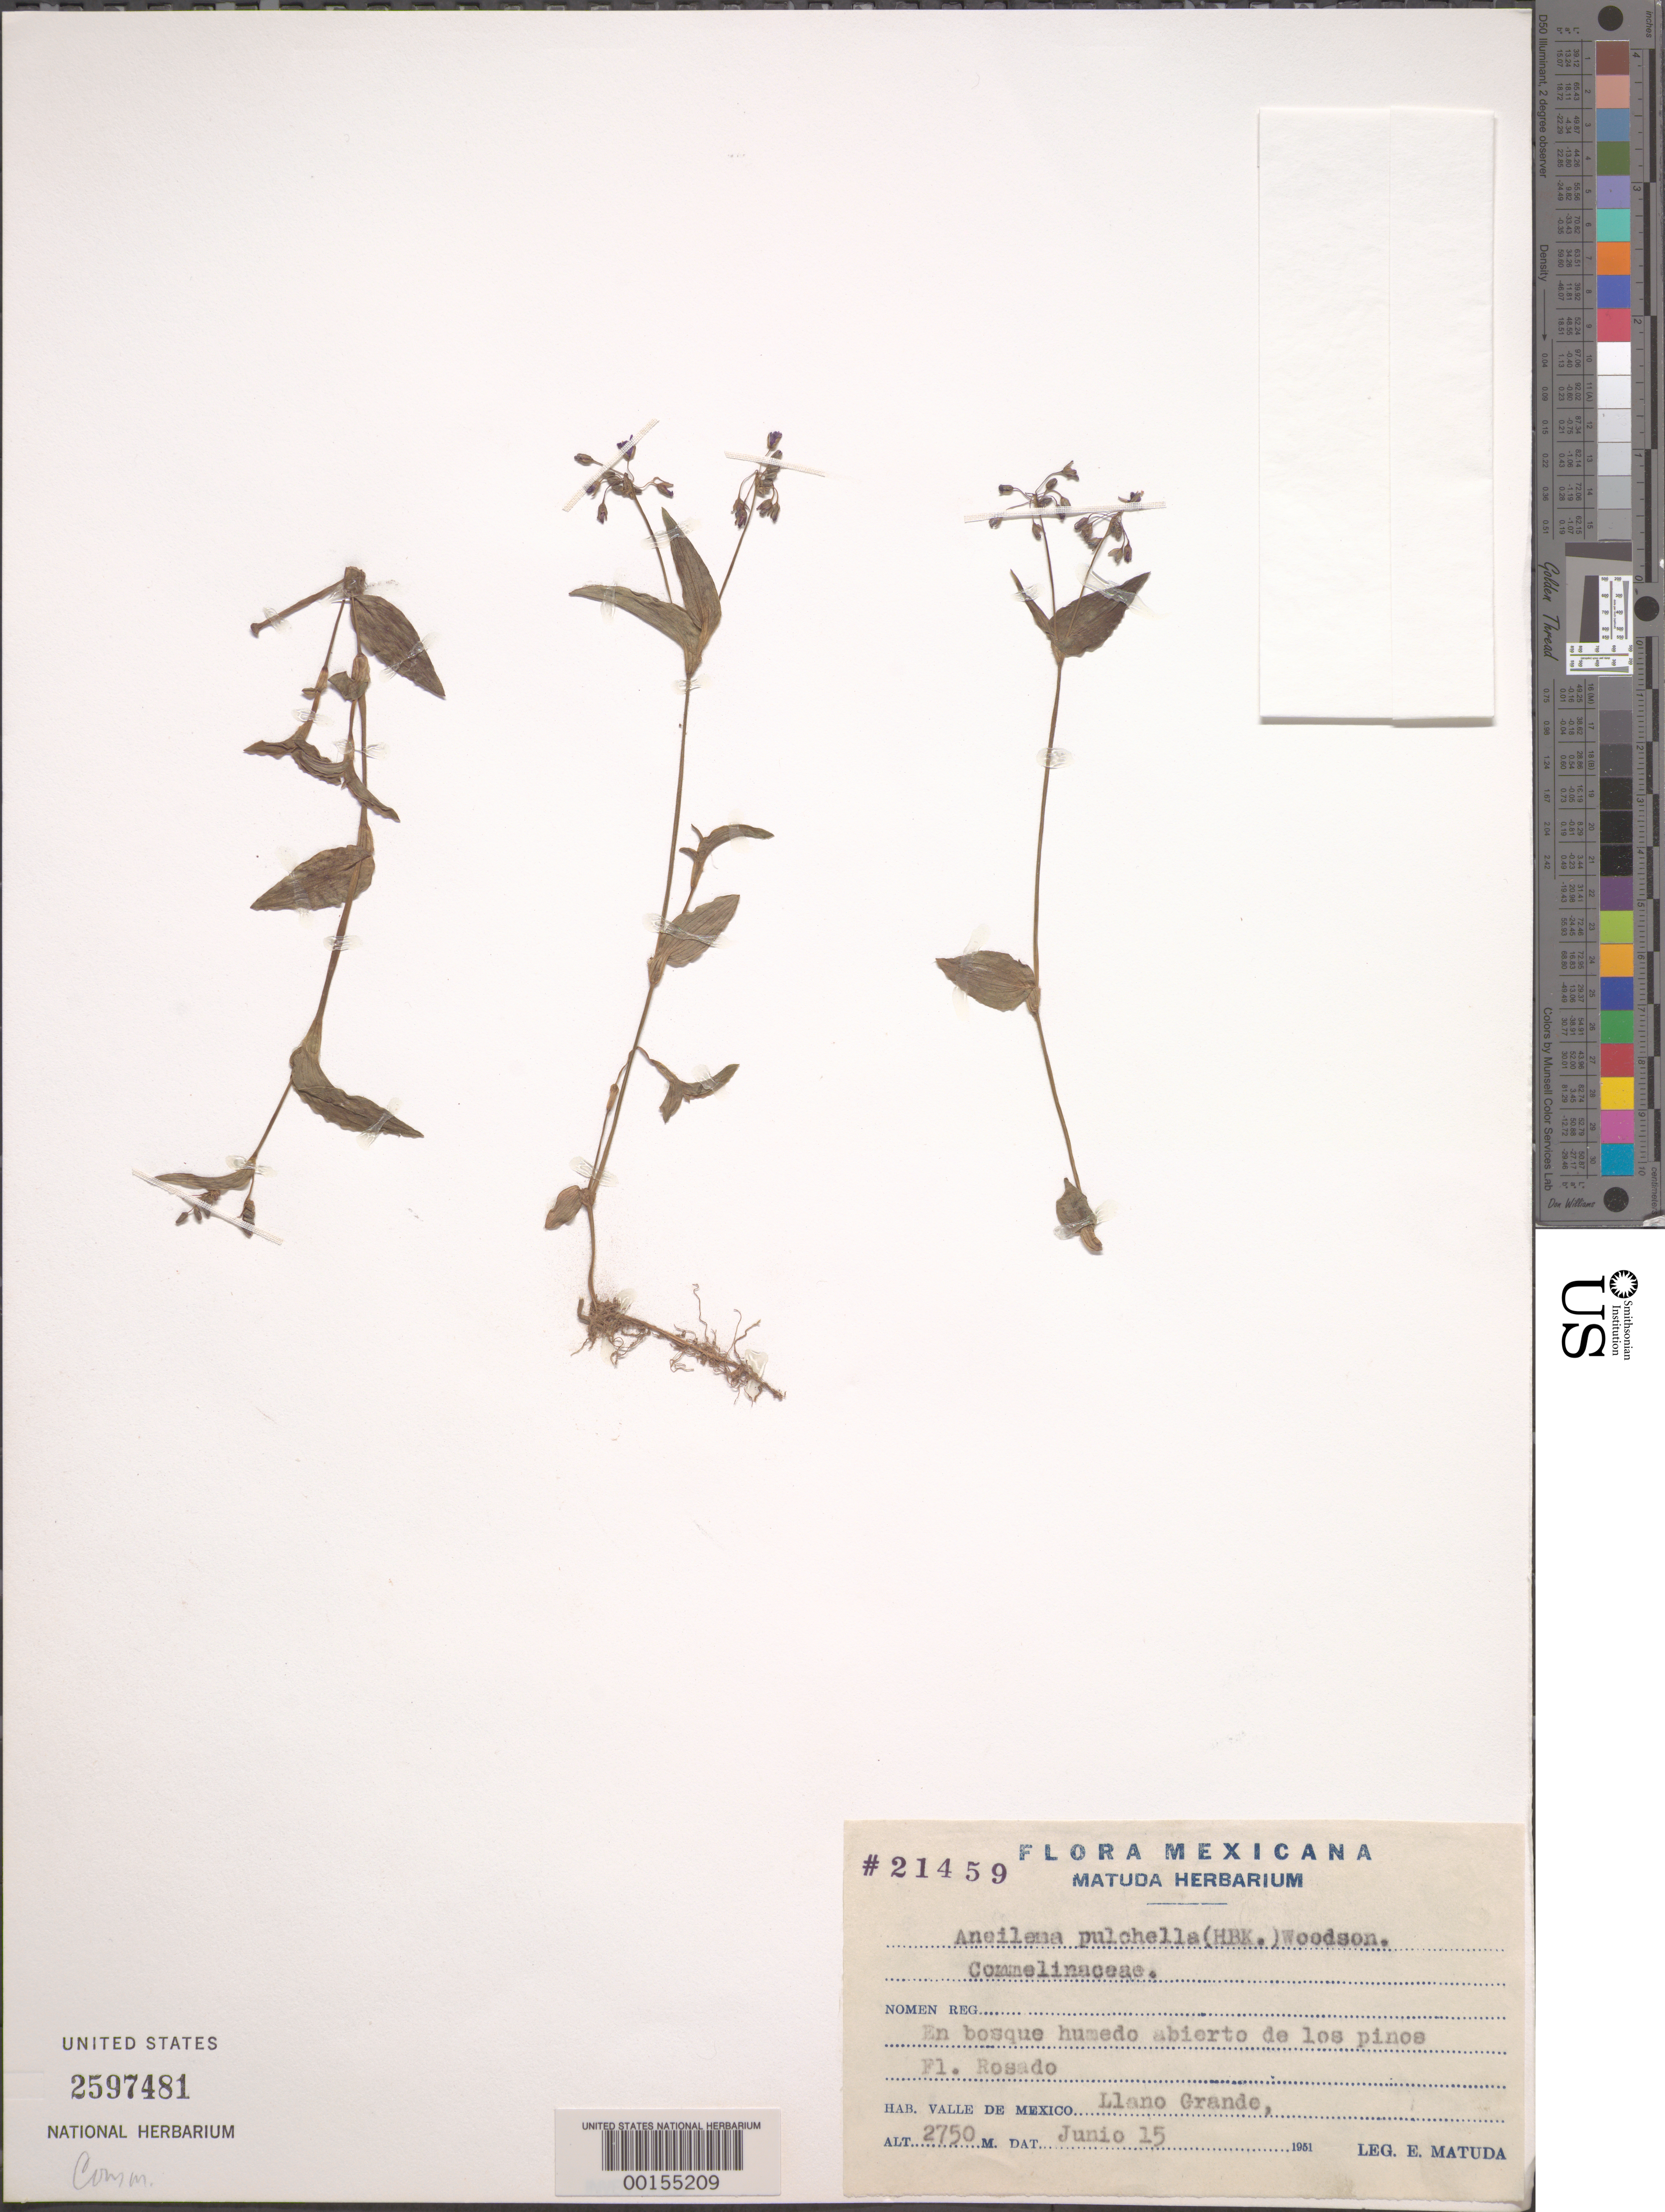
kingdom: Plantae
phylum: Tracheophyta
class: Liliopsida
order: Commelinales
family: Commelinaceae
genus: Gibasis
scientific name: Gibasis pulchella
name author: (Kunth) Raf.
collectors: E. Matuda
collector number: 21459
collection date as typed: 15 Jun 1951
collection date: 1951-06-15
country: Mexico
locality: Valle of mexico, llano grande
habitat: Moist forest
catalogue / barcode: US 2597481